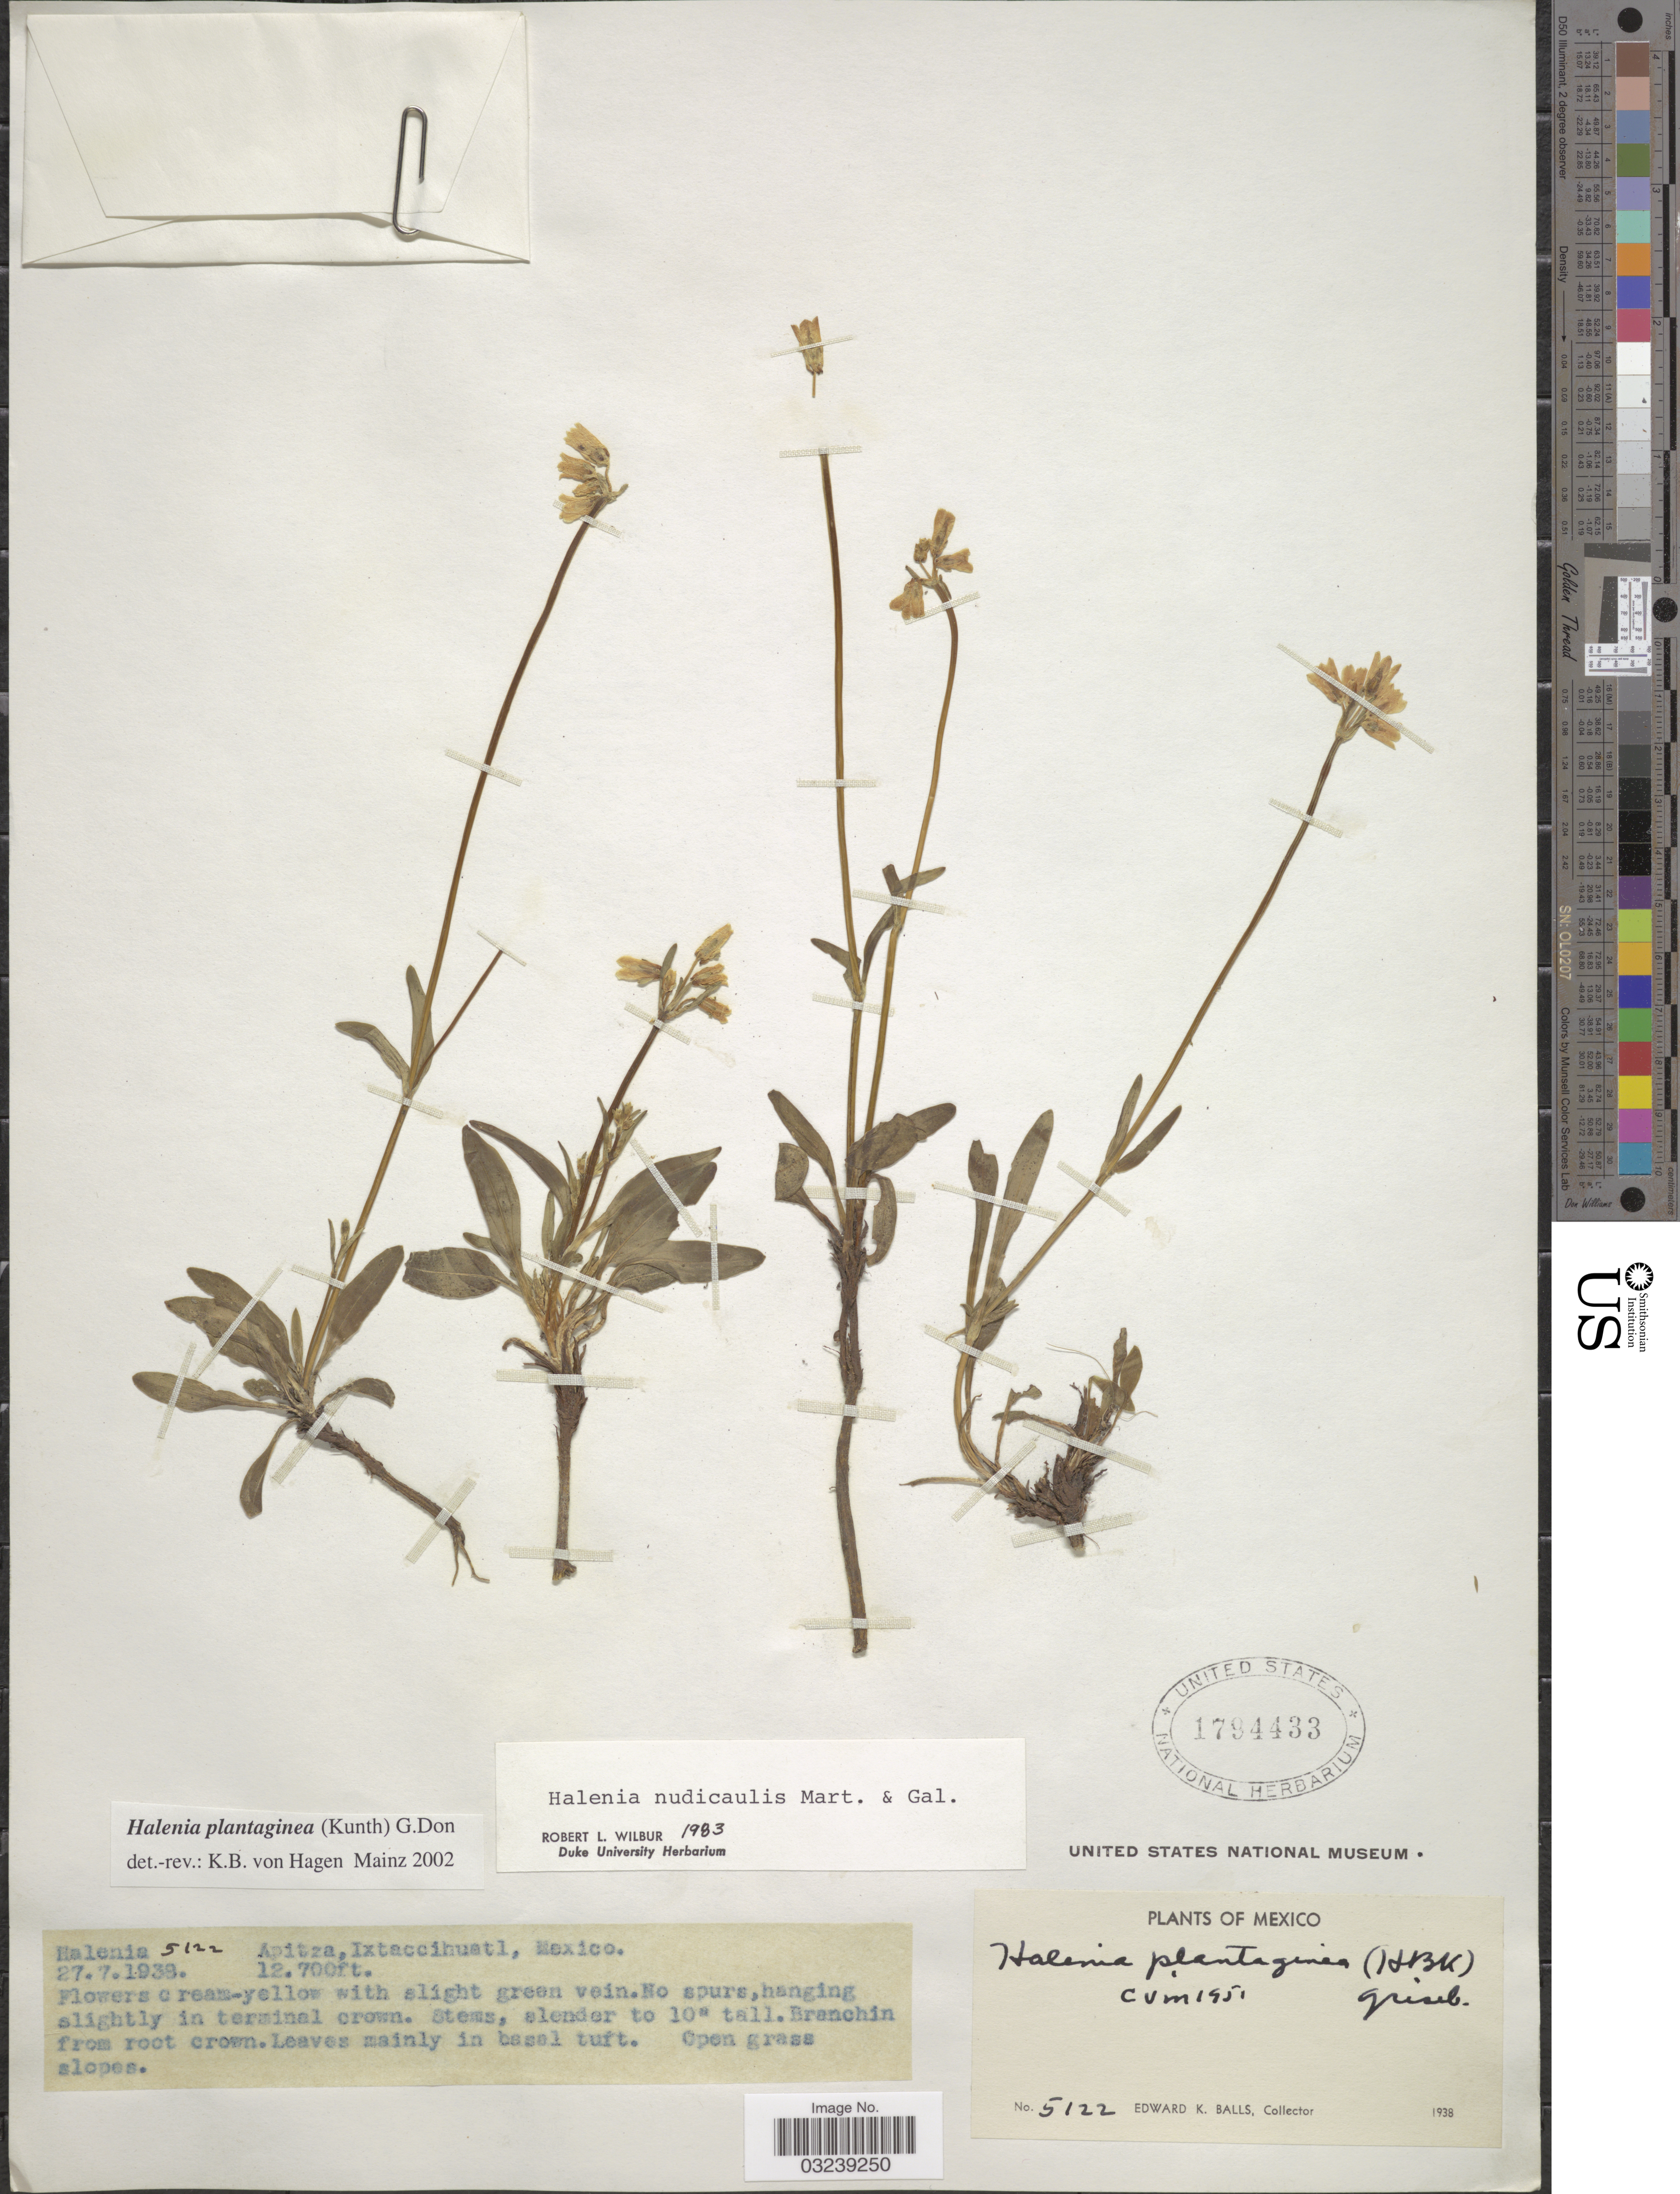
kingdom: Plantae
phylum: Tracheophyta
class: Magnoliopsida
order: Gentianales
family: Gentianaceae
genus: Halenia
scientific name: Halenia plantaginea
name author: (Kunth) G. Don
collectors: E. K. Balls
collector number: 5122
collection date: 1938-07-27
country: Mexico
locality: Apitza, Ixtaccihuatl.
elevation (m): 3871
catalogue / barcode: US 1794433